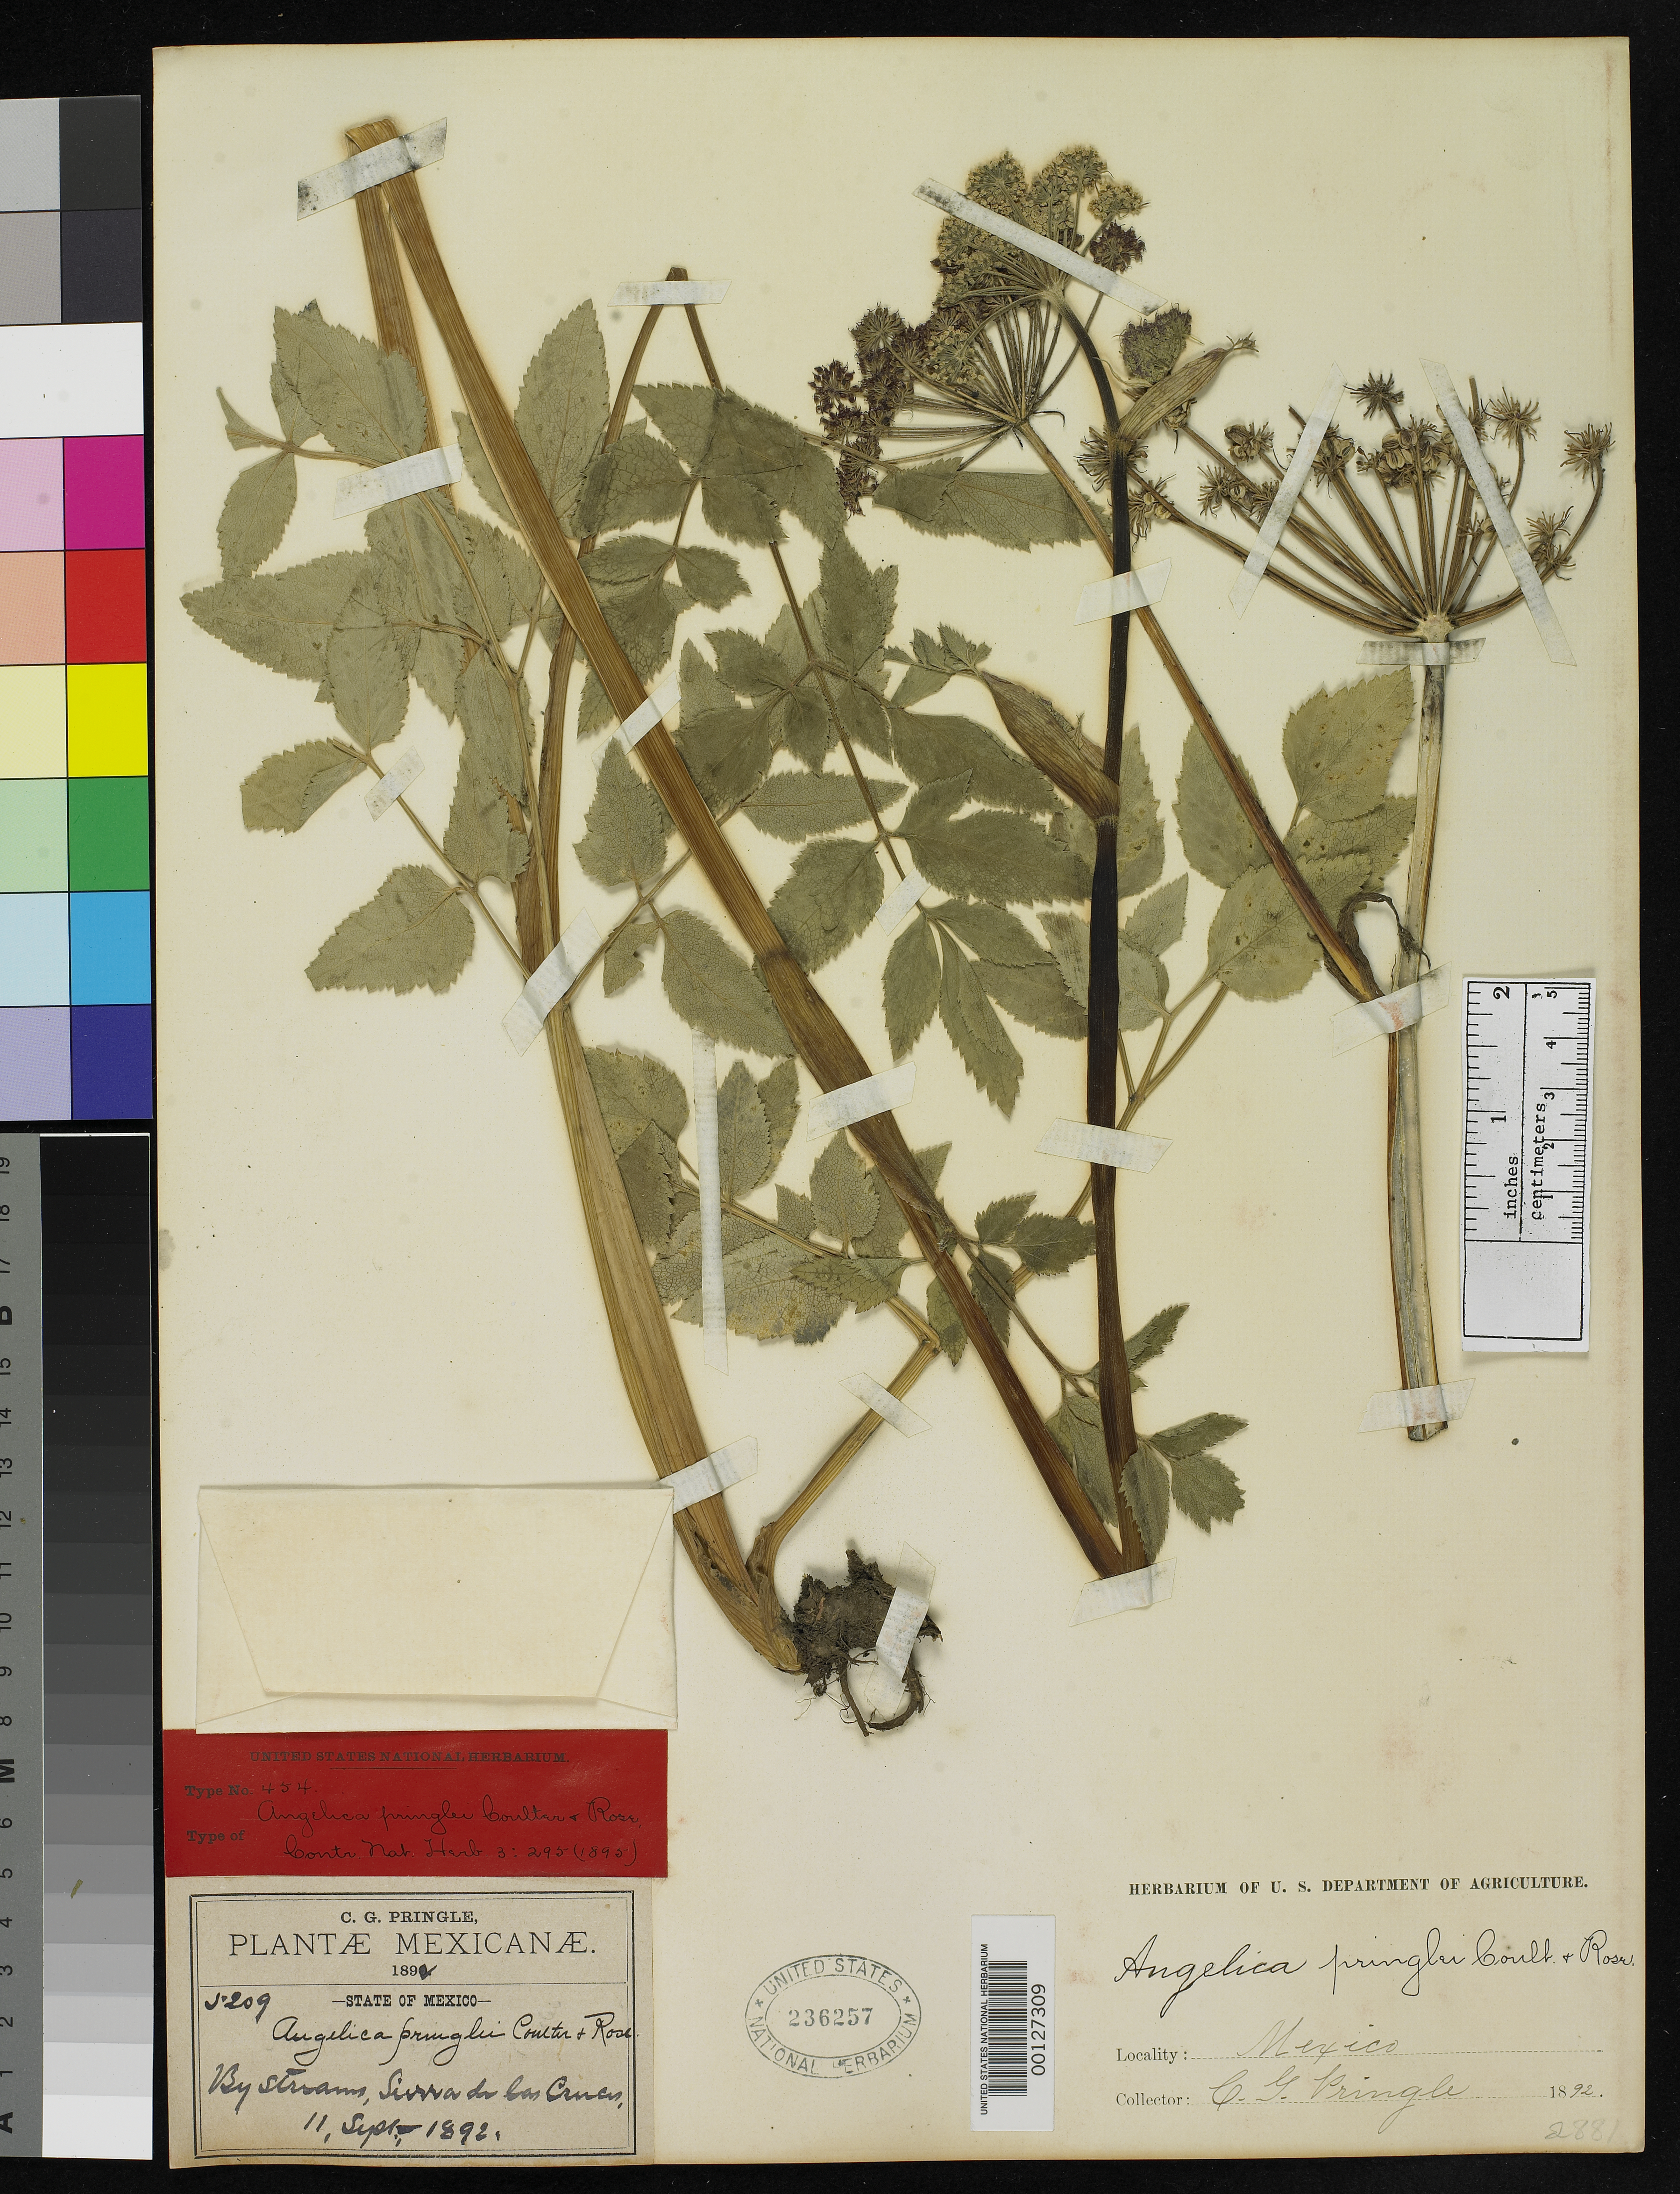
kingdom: Plantae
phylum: Tracheophyta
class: Magnoliopsida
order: Apiales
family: Apiaceae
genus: Angelica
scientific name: Angelica pringlei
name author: J.M. Coult. & Rose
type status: Type Collection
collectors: C. G. Pringle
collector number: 5209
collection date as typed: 11 Sep 1892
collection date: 1892-09-11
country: Mexico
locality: Sierra de Las Cruces.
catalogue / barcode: US 236257